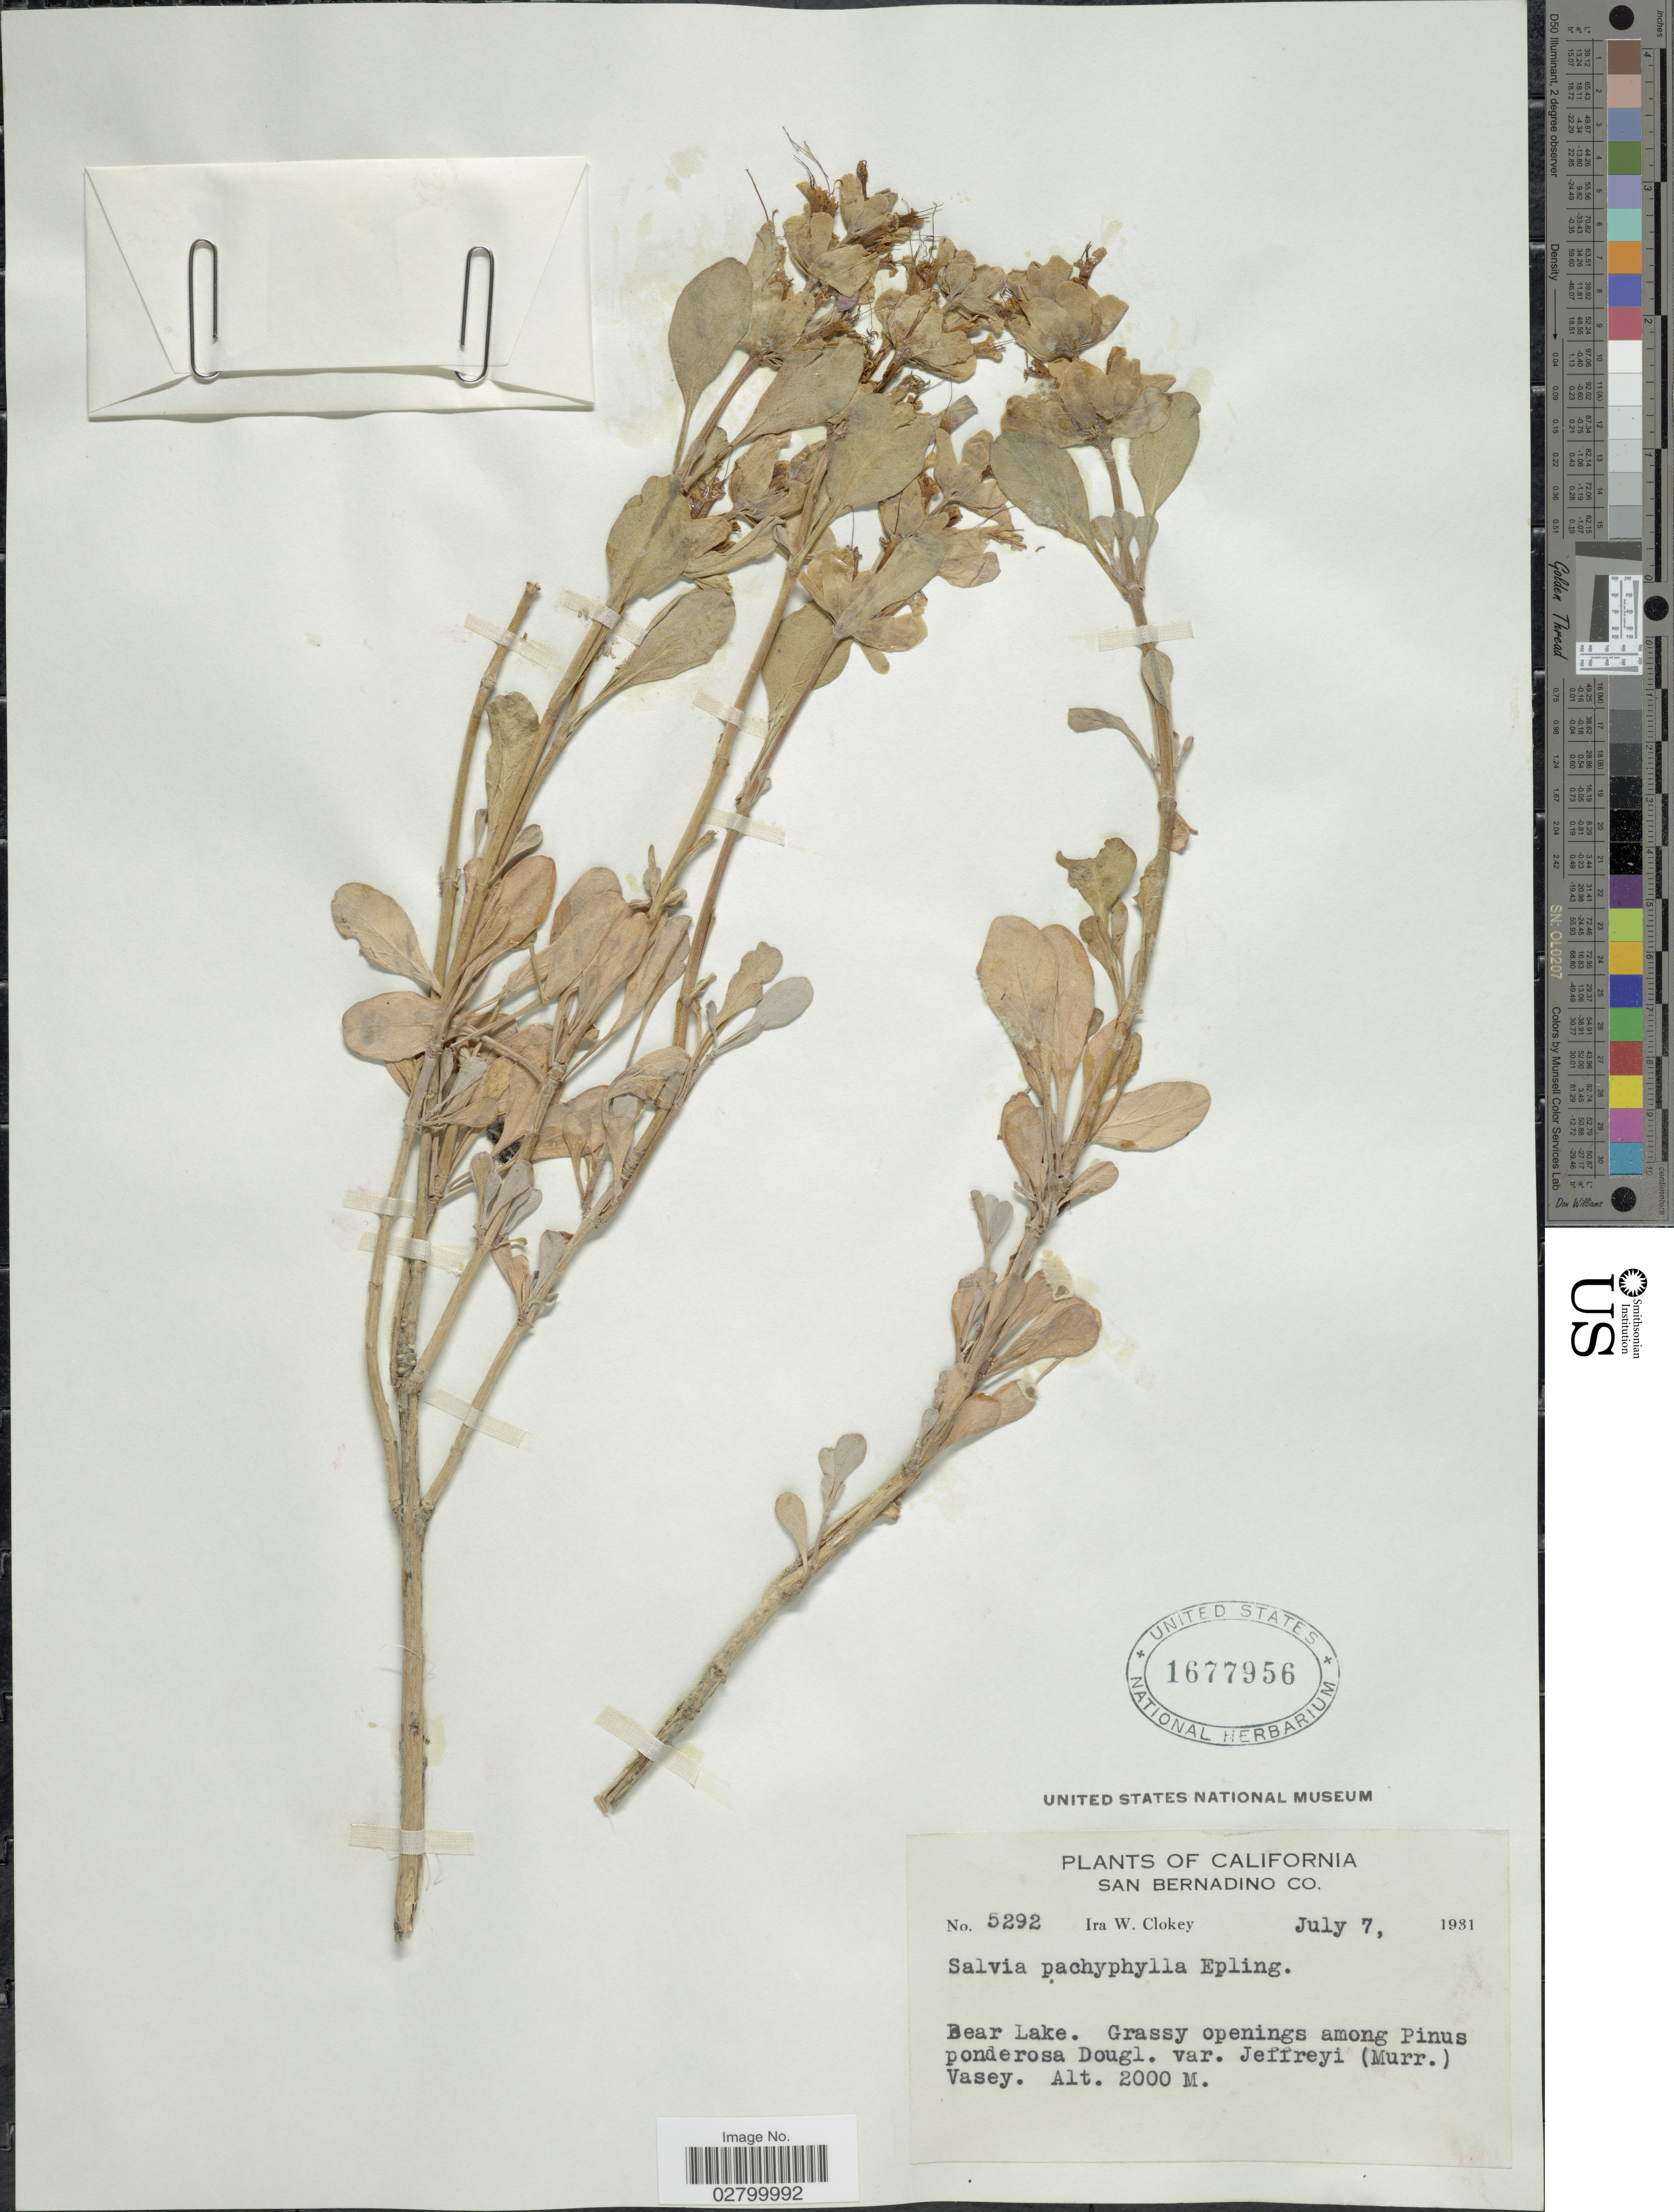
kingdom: Plantae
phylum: Tracheophyta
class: Magnoliopsida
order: Lamiales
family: Lamiaceae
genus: Salvia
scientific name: Salvia pachyphylla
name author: Epling ex Munz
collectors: I. W. Clokey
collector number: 5292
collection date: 1931-07-07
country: United States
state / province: California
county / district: San Bernardino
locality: San Bernardino Co. Bear Lake.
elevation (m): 2000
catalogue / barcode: US 1677956